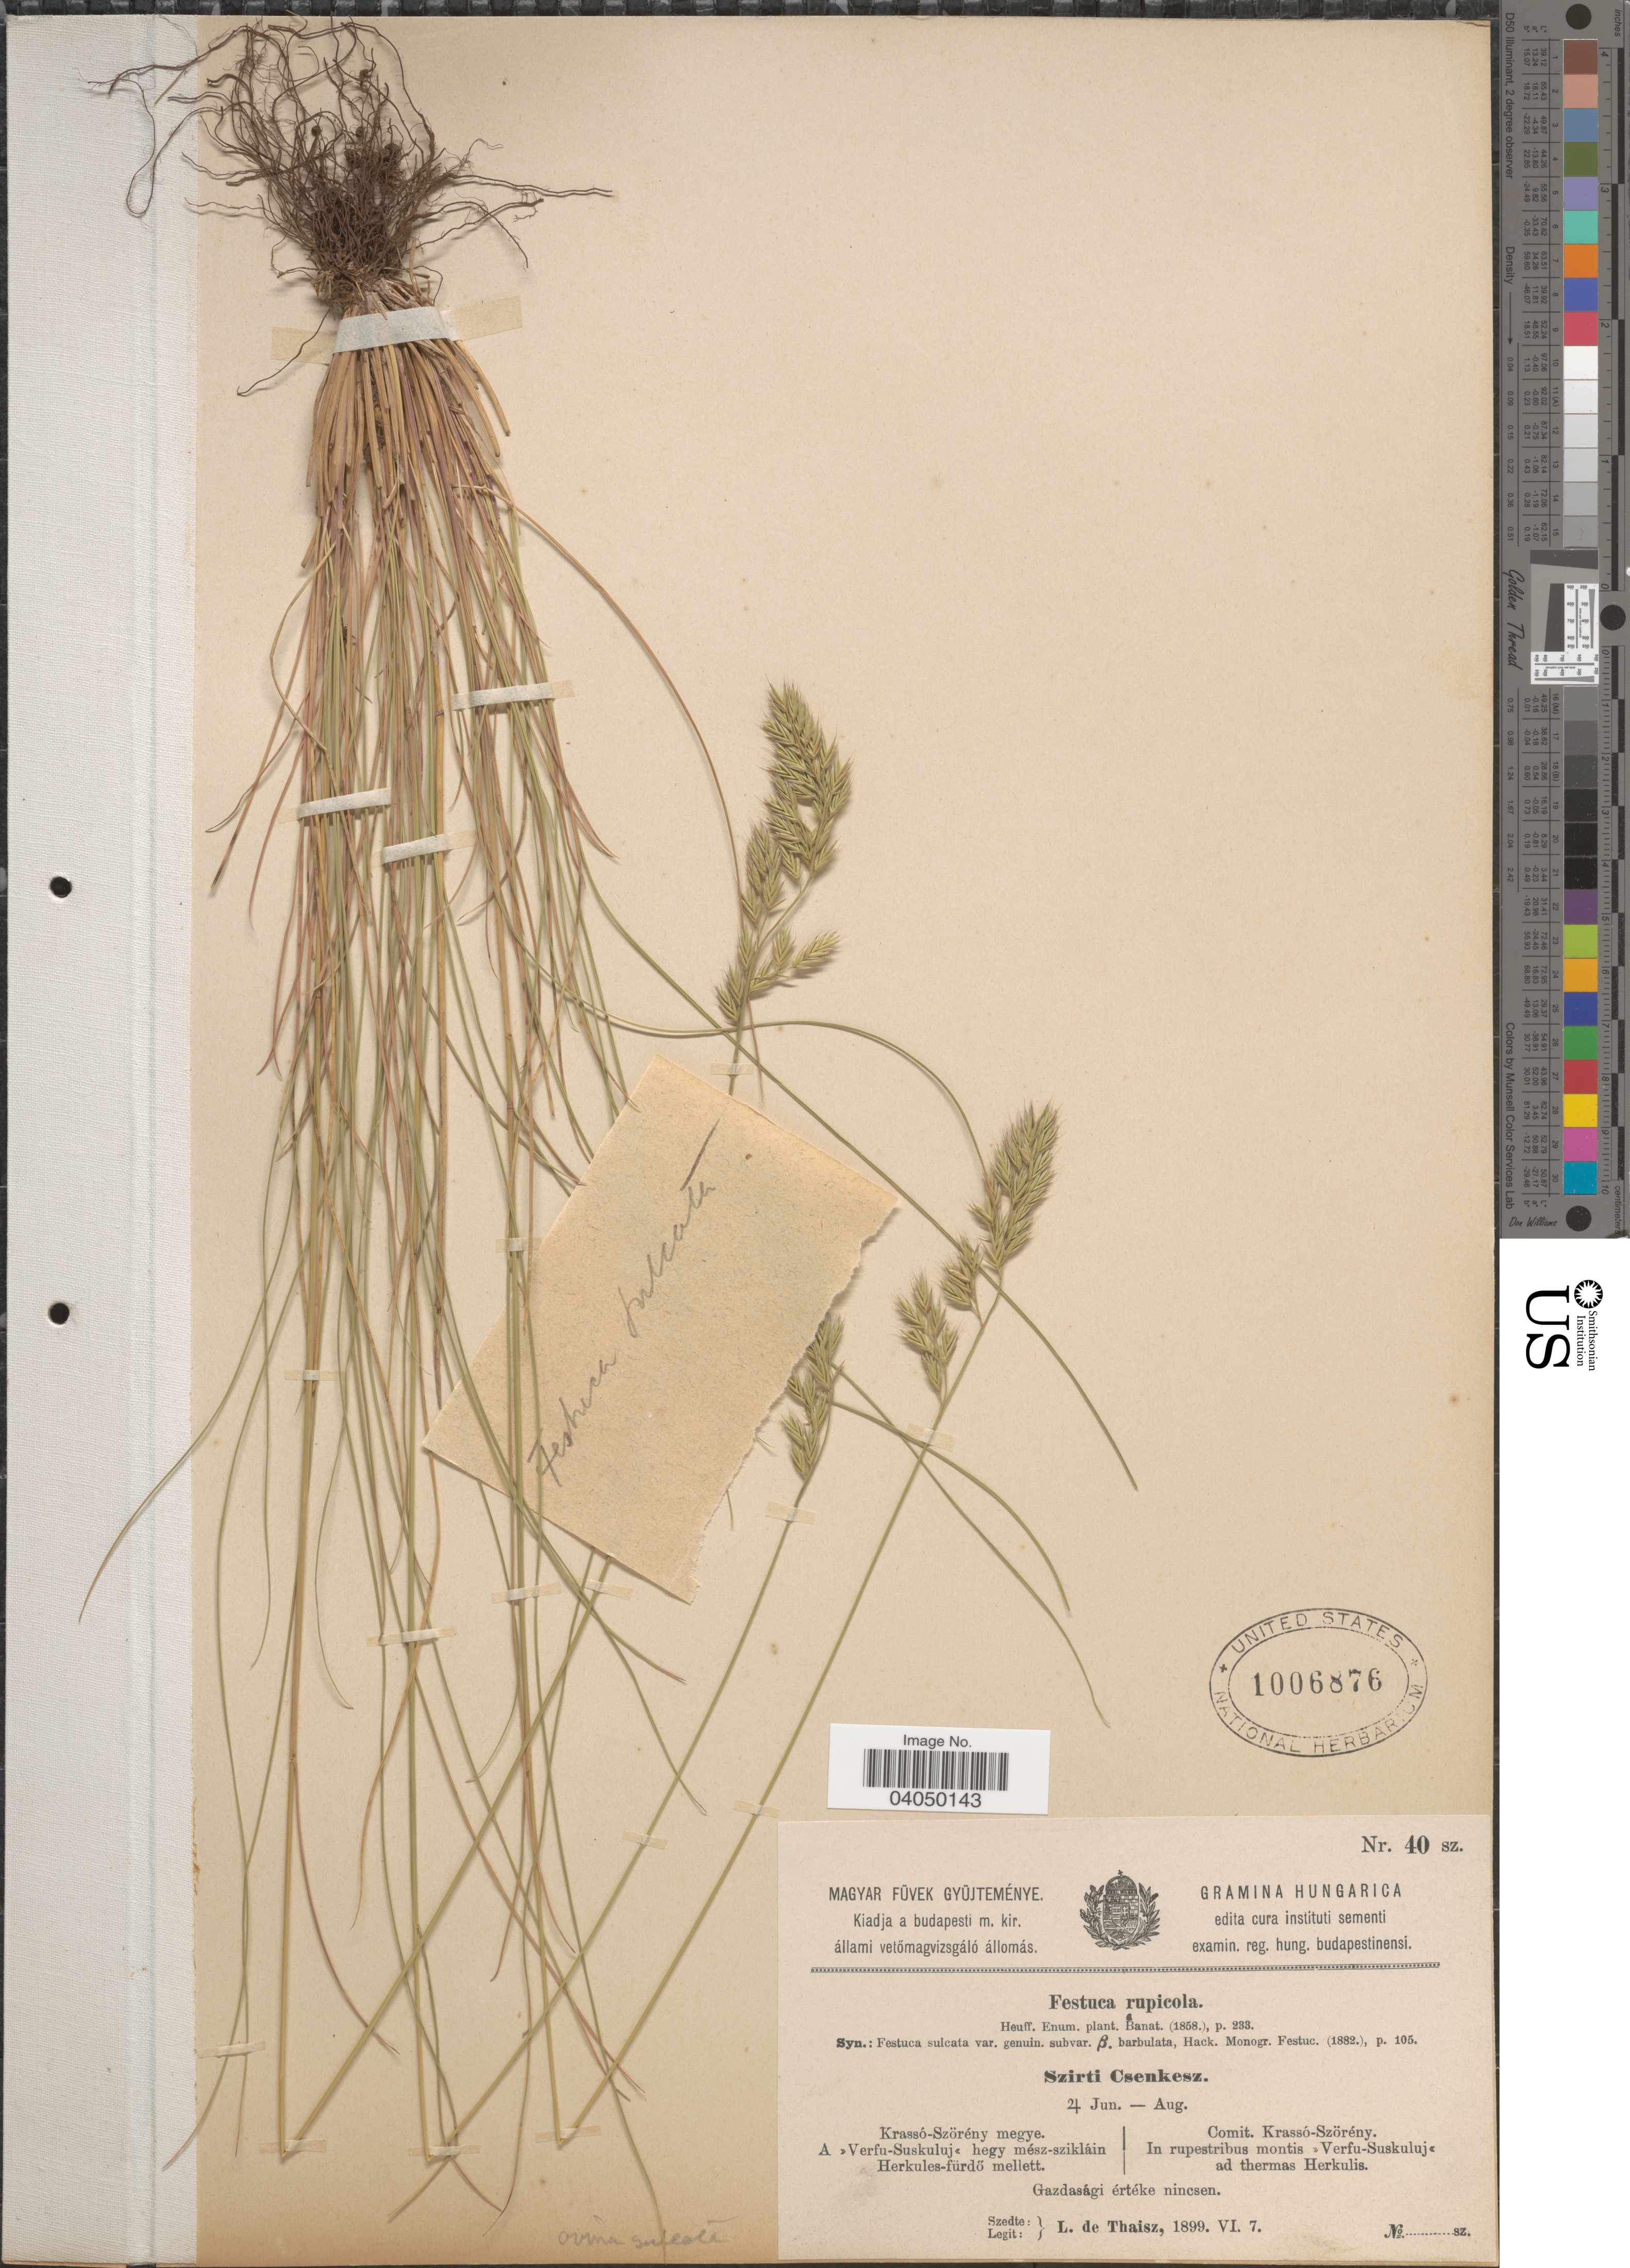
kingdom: Plantae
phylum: Tracheophyta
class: Liliopsida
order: Poales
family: Poaceae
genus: Festuca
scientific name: Festuca rupicola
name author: Heuff.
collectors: L. Thaisz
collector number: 40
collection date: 1899-06-07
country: Romania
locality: Comit. Krassó-Szörény. In rupestribus montis »Verfu-Suskuluj« ad thermas Herkulis.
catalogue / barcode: US 1006876